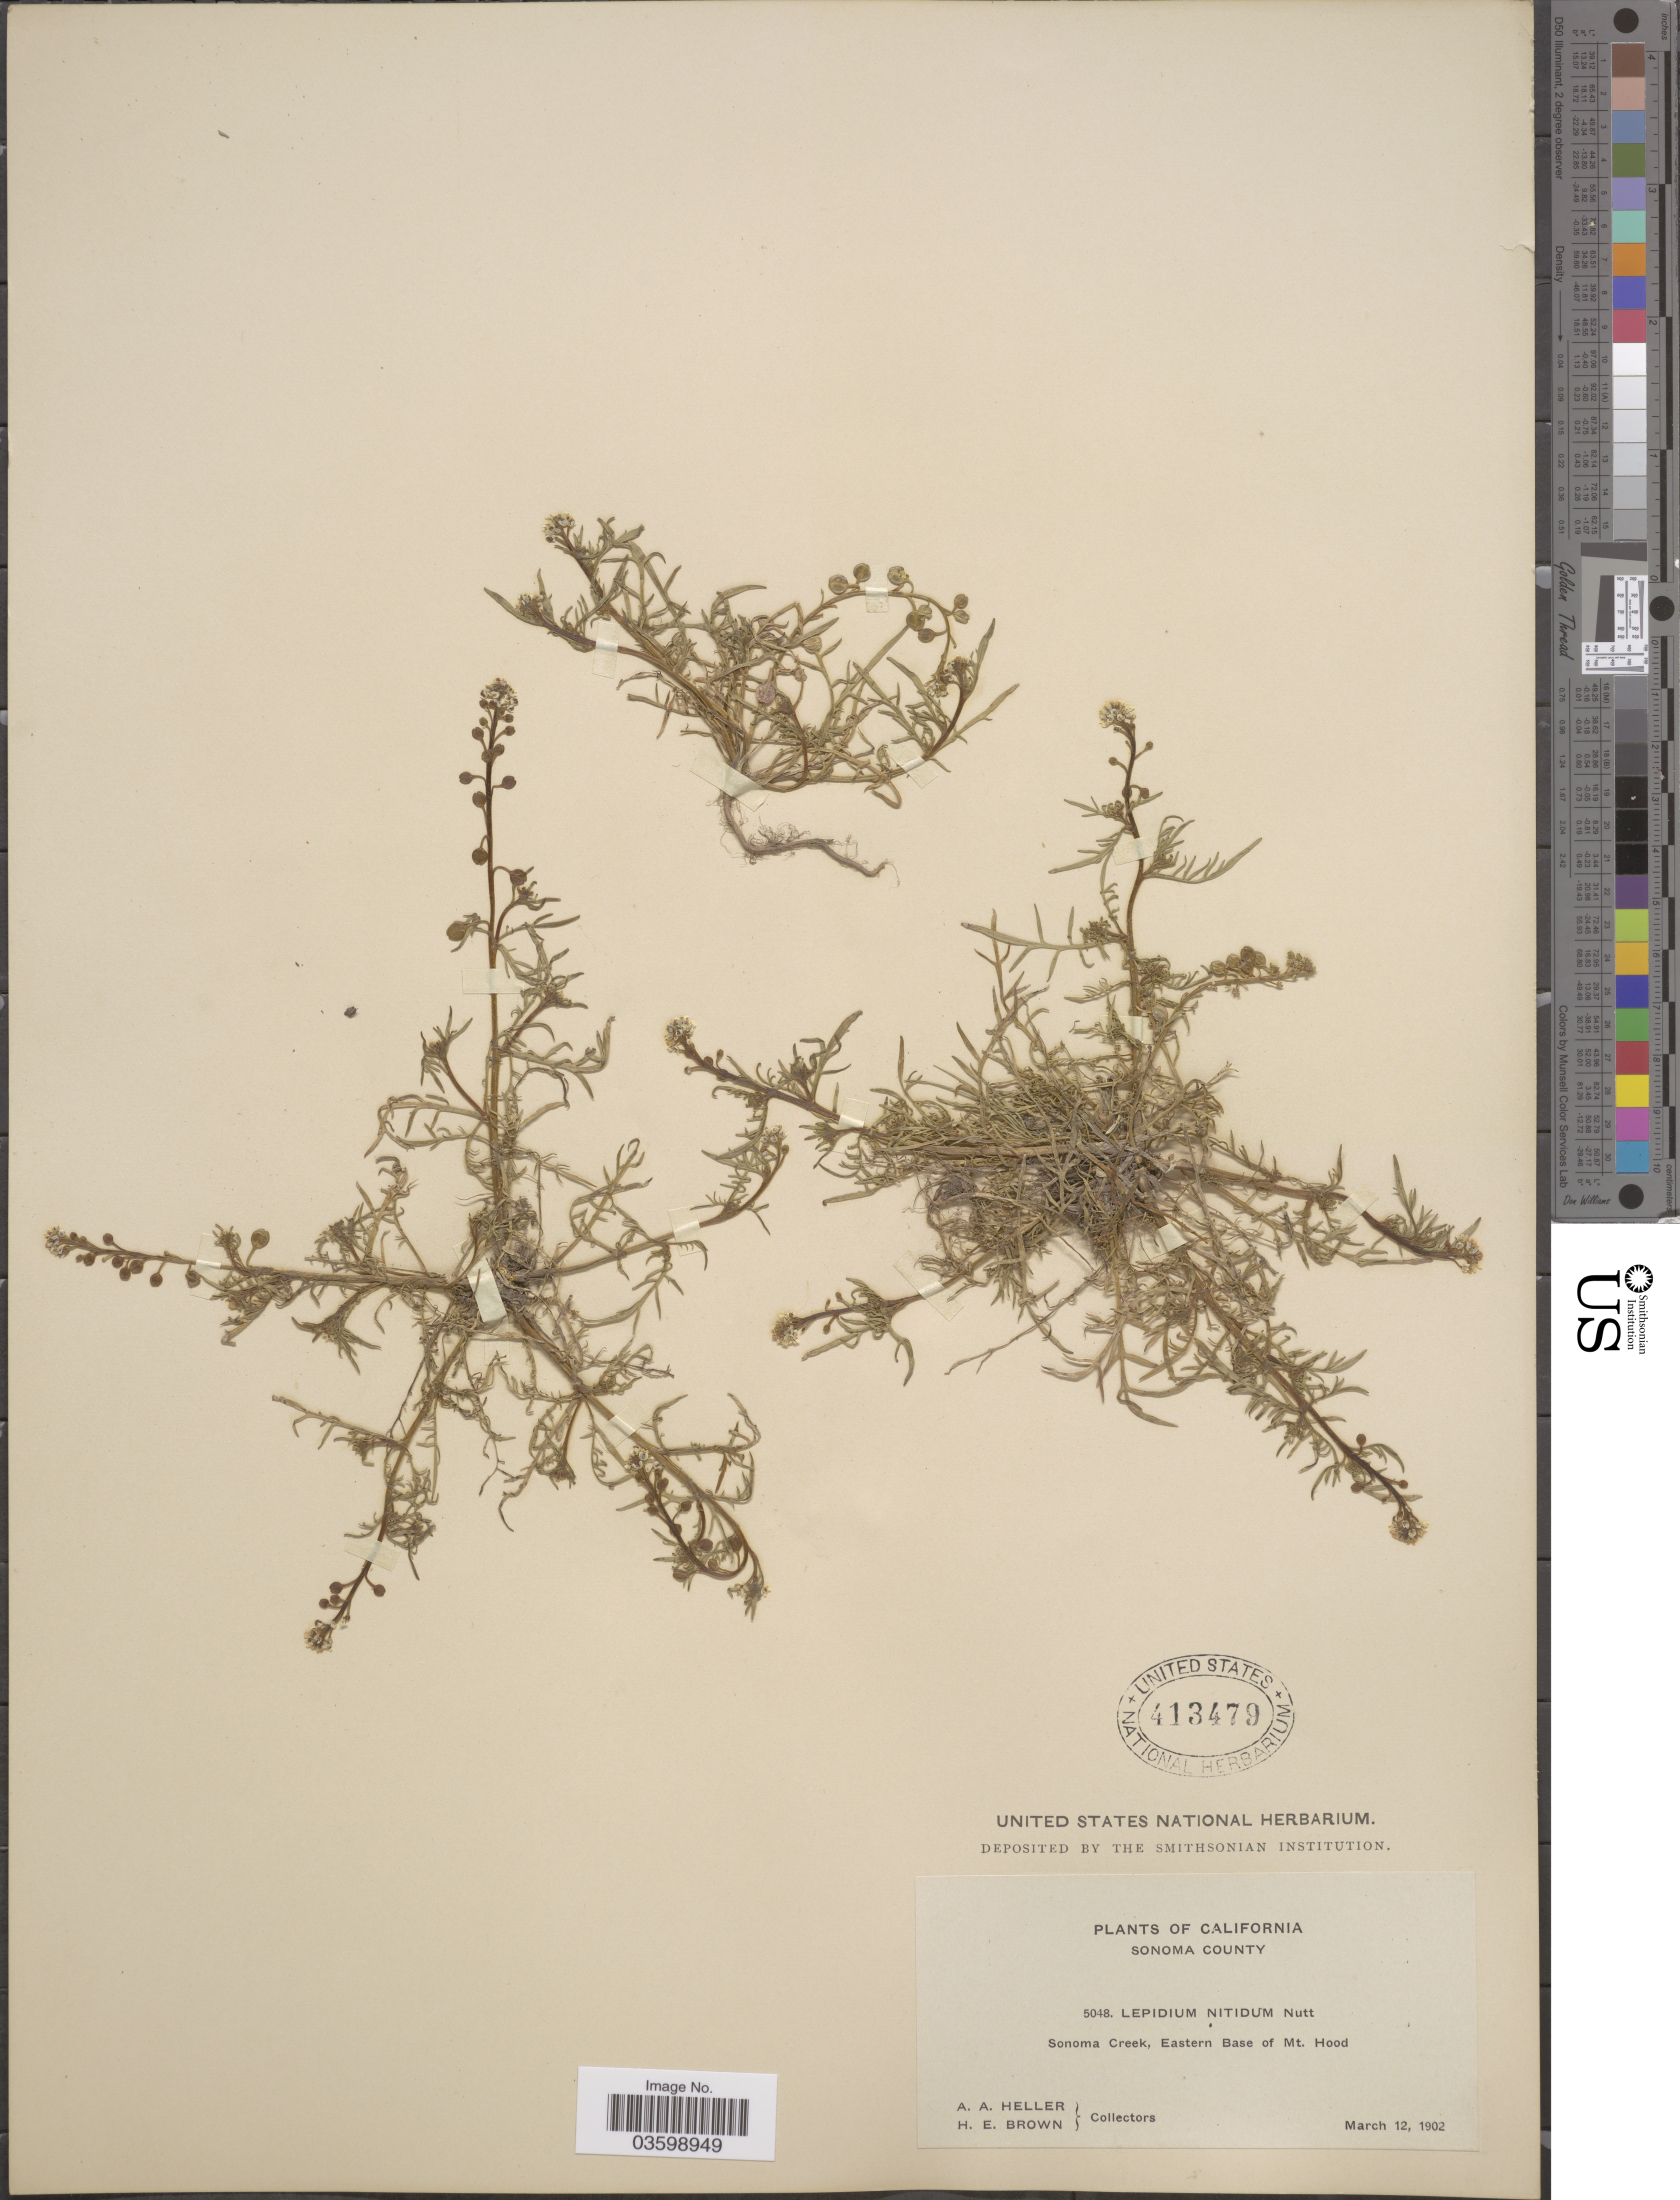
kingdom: Plantae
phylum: Tracheophyta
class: Magnoliopsida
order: Brassicales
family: Brassicaceae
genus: Lepidium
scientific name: Lepidium nitidum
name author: Nutt.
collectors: A. A. Heller & H. E. Brown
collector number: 5048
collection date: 1902-03-12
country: United States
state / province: California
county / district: Sonoma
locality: Sonoma County. Sonoma Creek, Eastern Base of Mt. Hood.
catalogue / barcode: US 413479